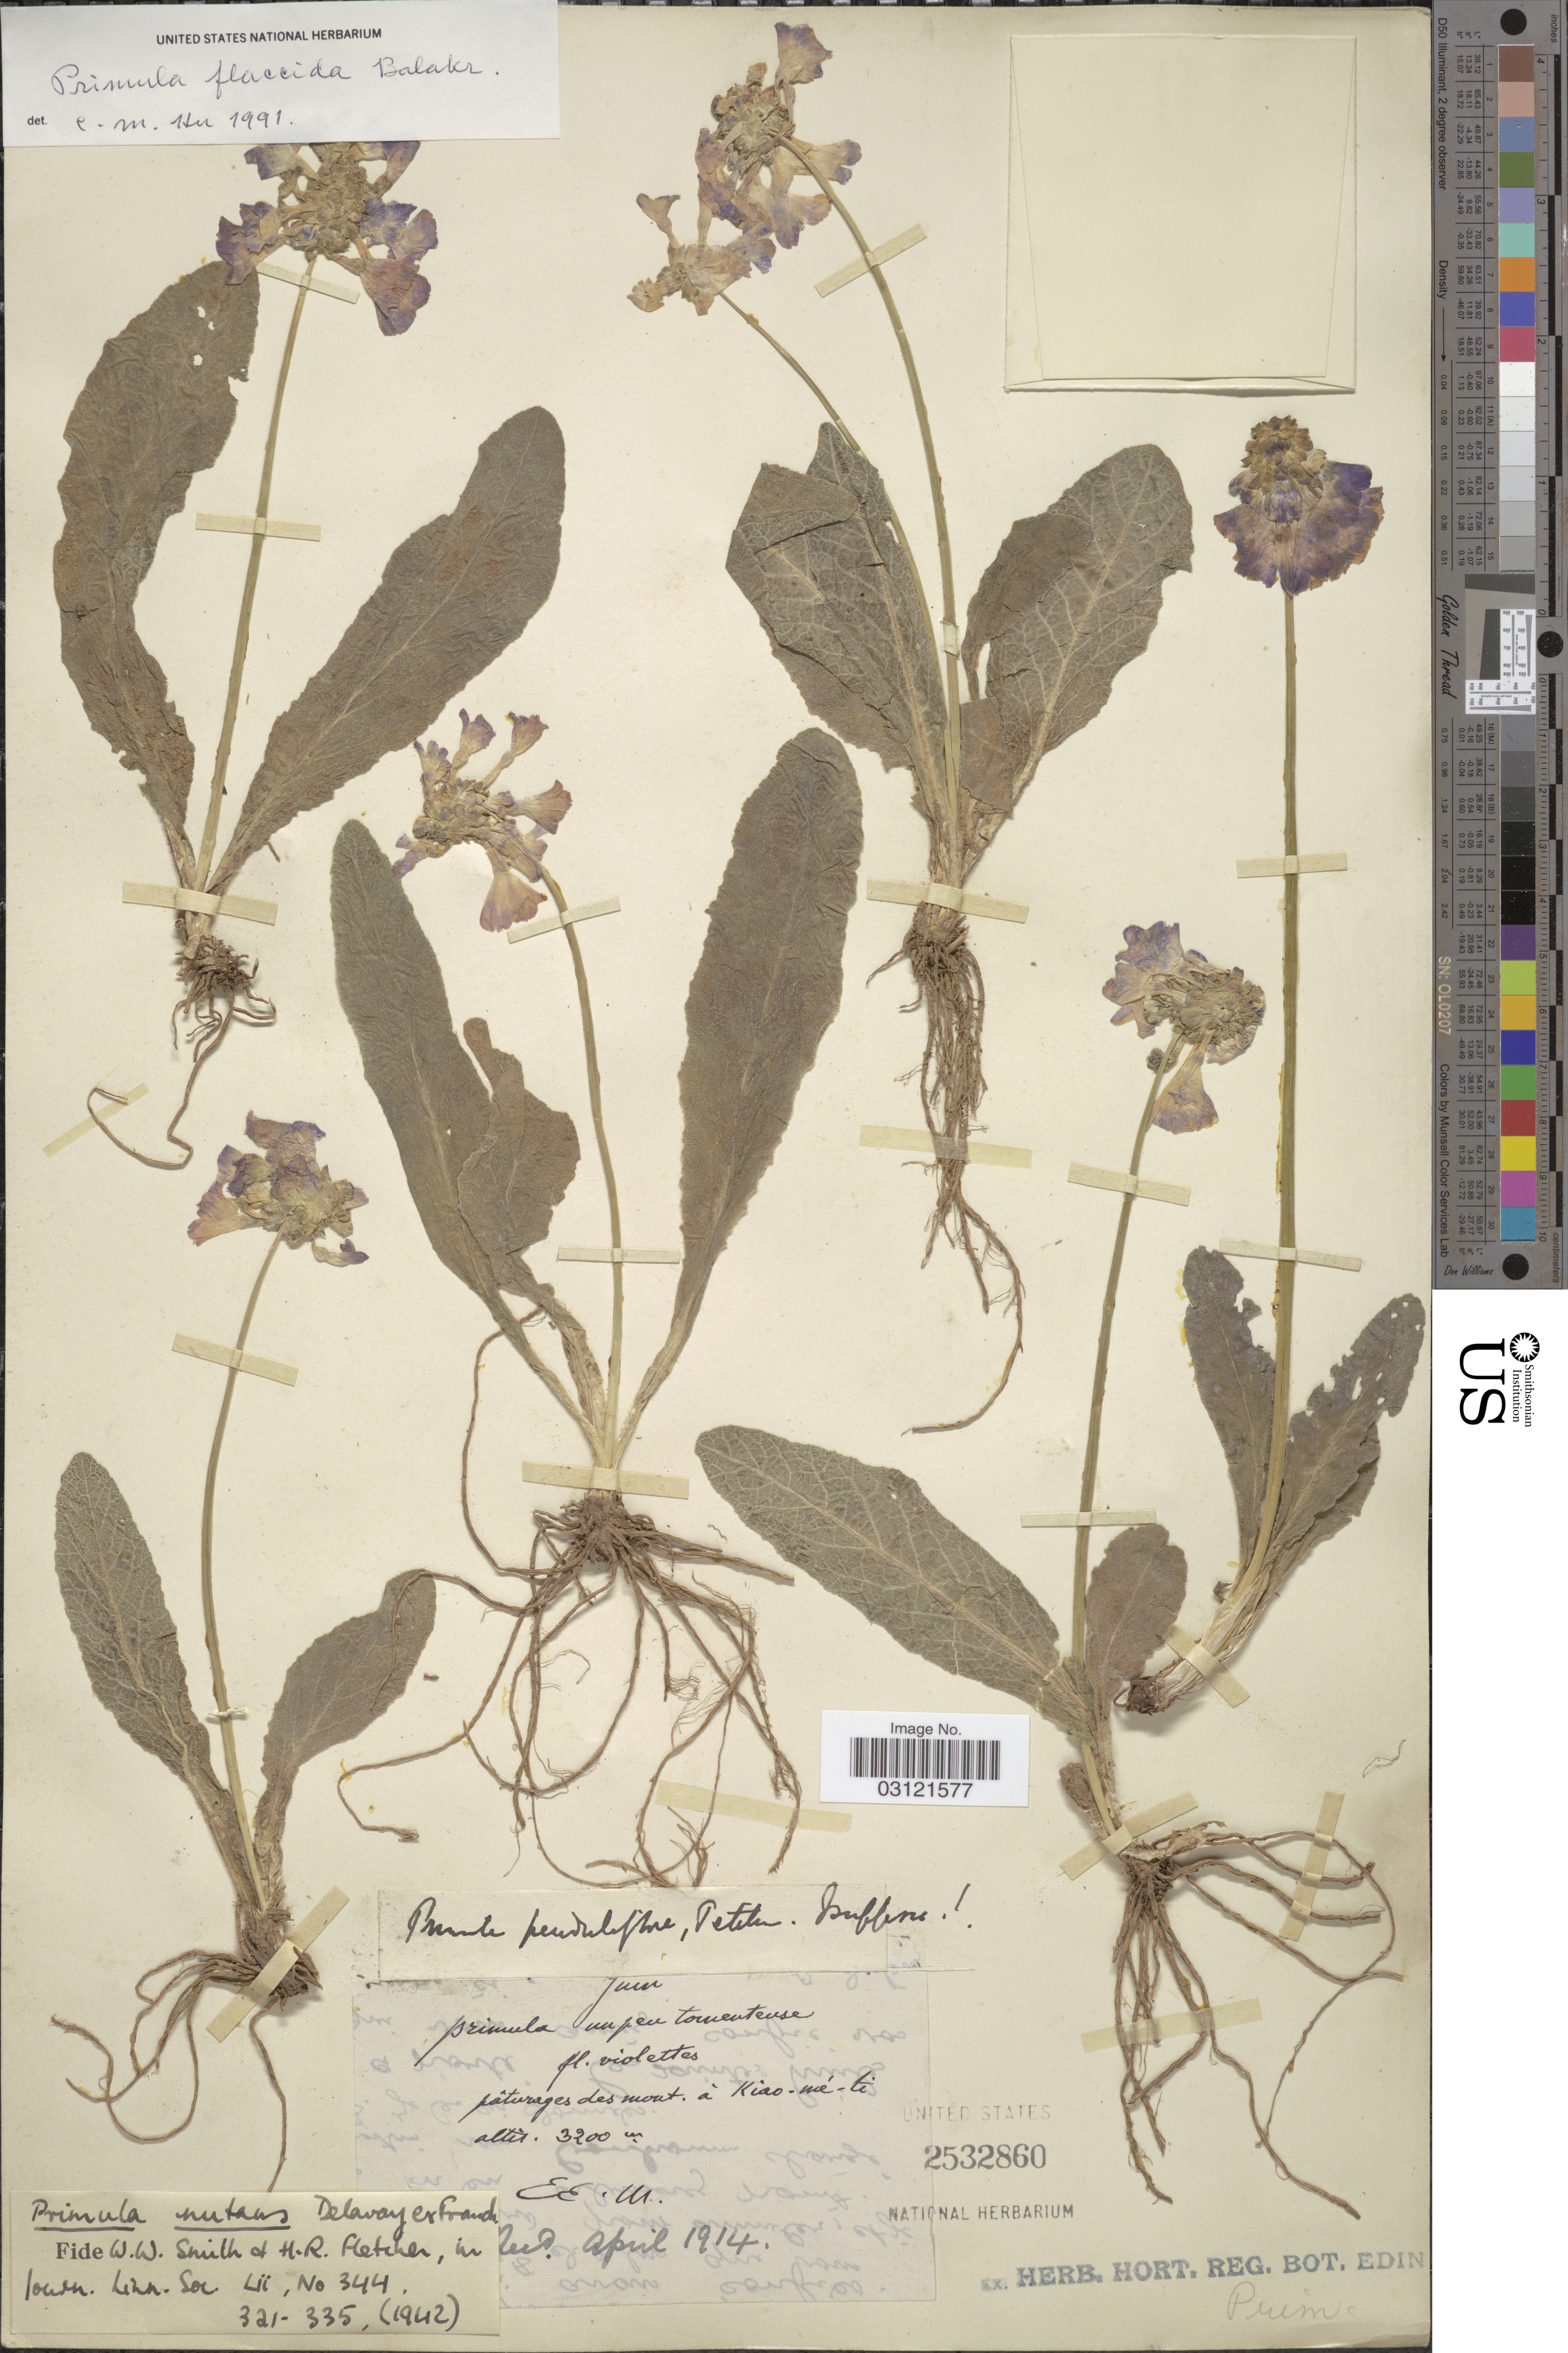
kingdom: Plantae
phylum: Tracheophyta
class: Magnoliopsida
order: Ericales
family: Primulaceae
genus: Primula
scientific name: Primula nutans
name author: Georgi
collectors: E. E. M.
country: China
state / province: Yunnan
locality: Pâturages des mont à Kiao-mé-ti.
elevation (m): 3200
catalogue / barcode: US 2532860